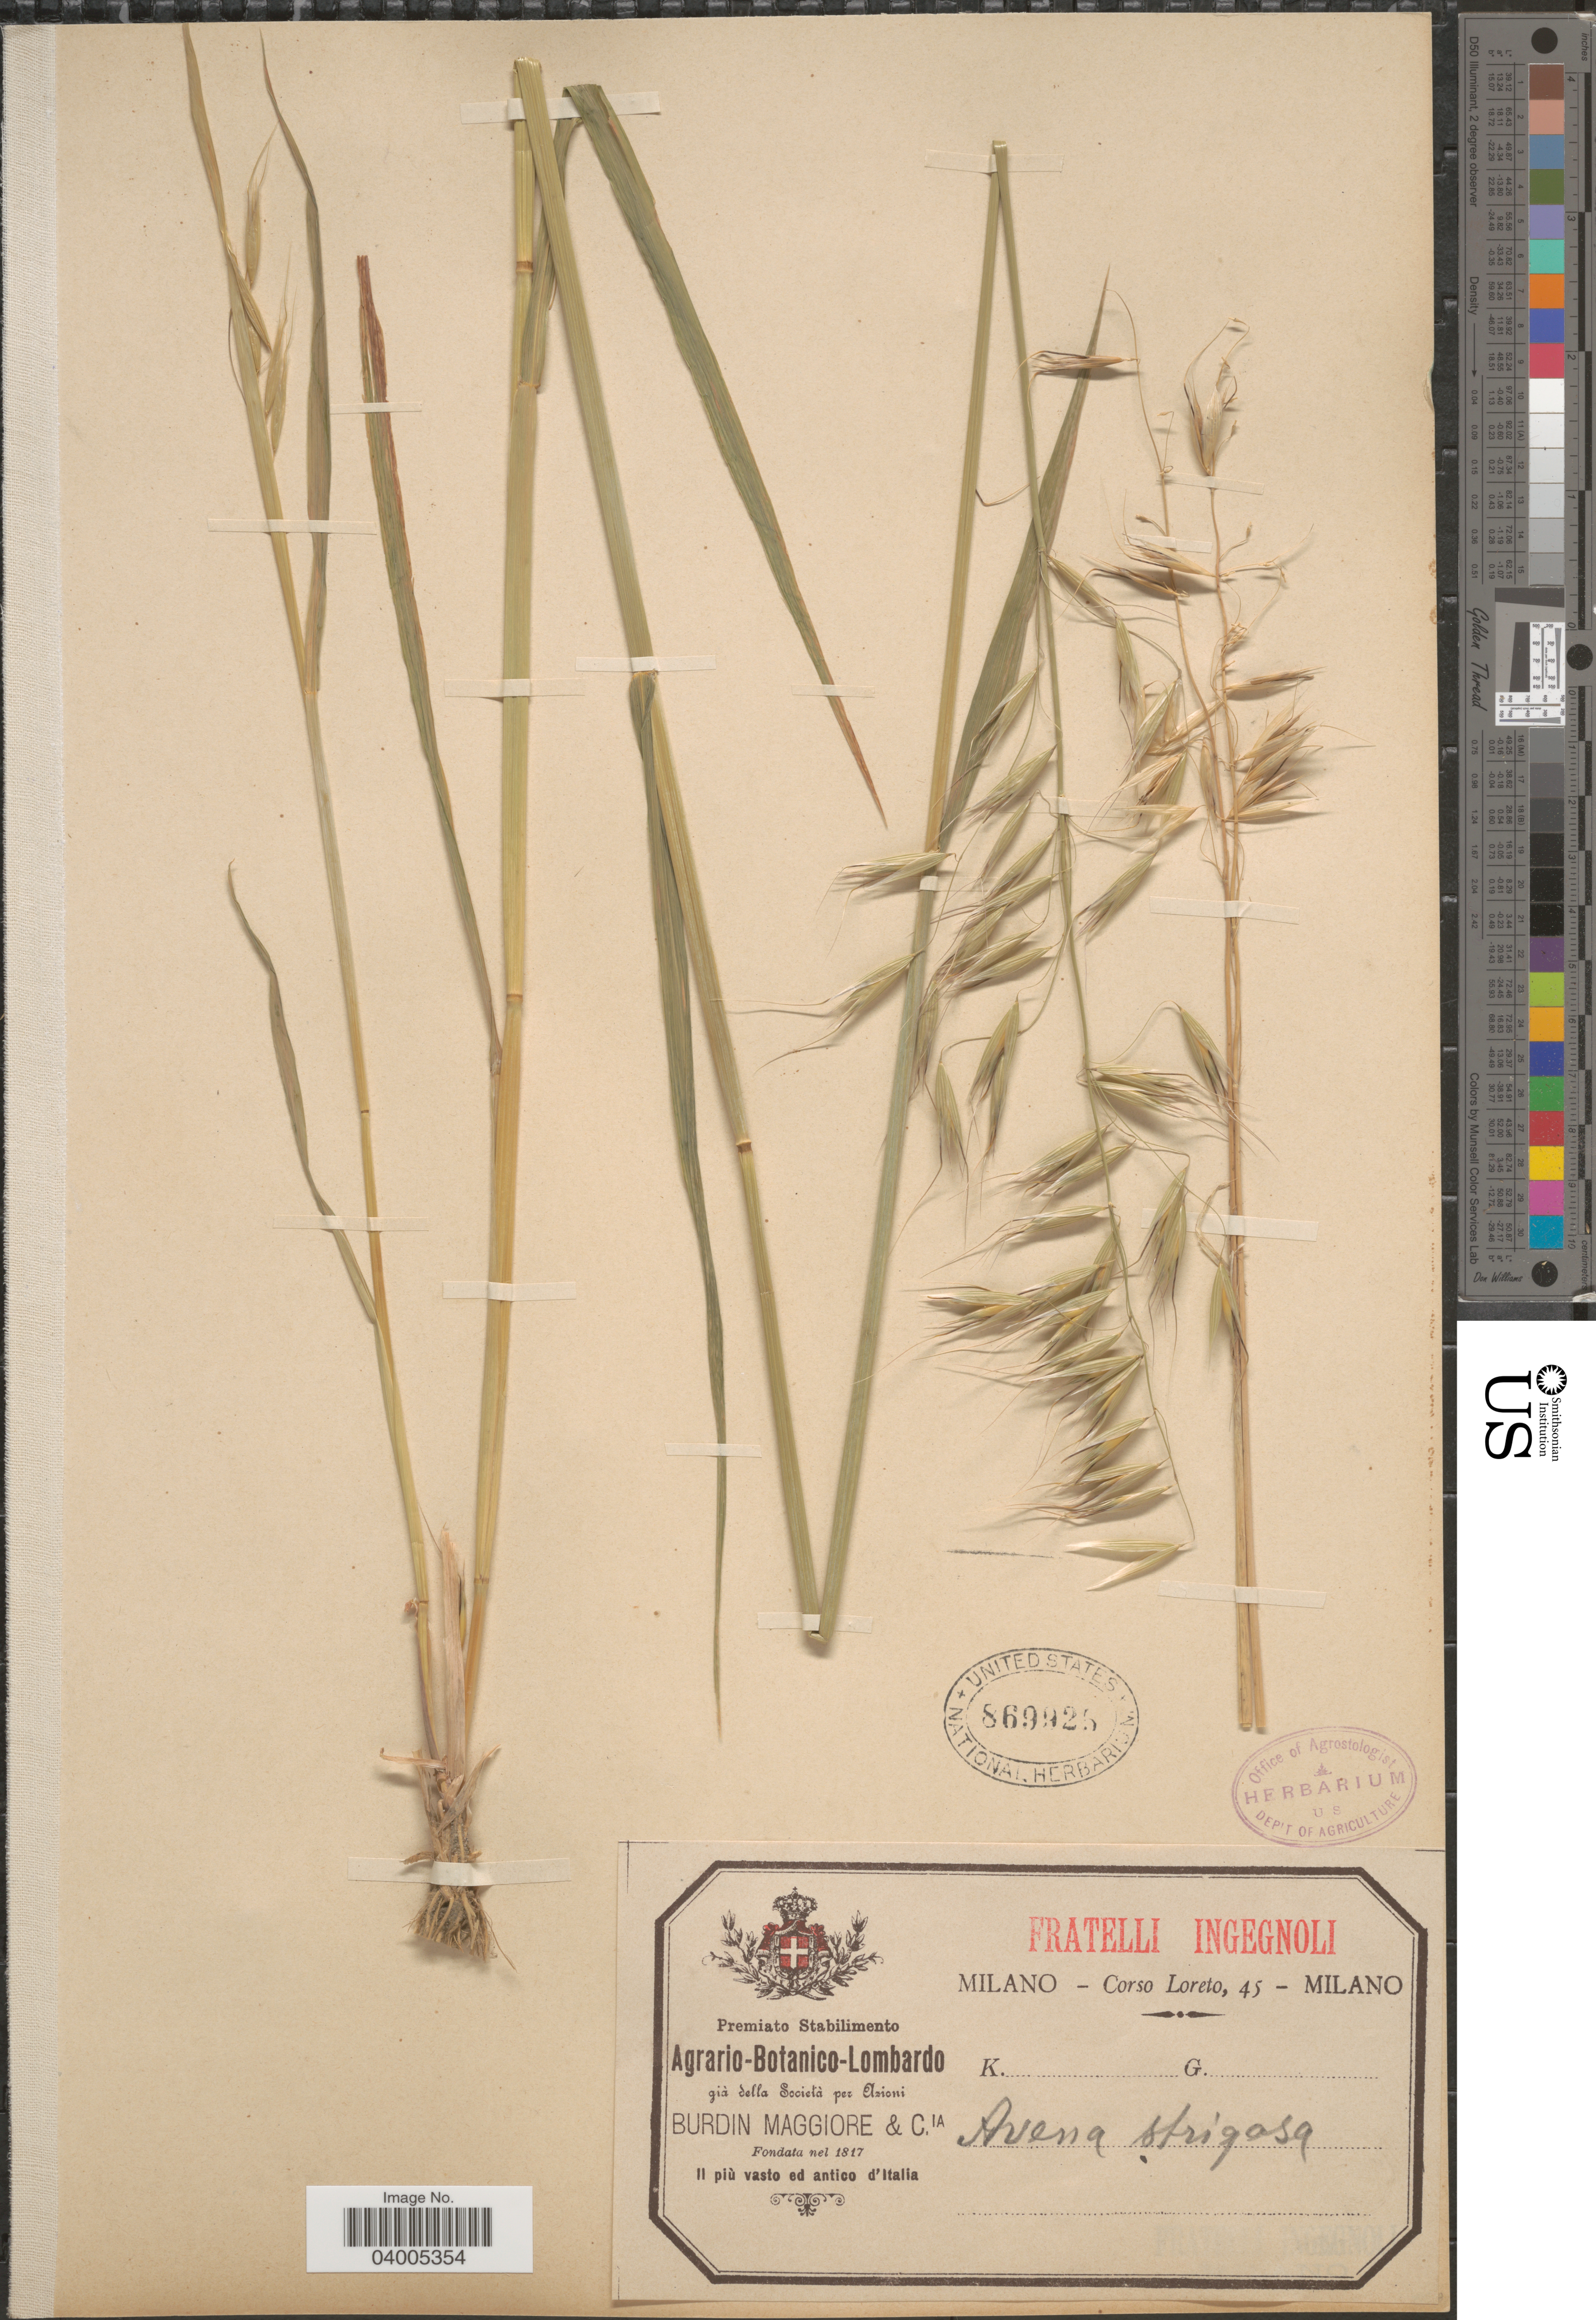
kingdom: Plantae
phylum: Tracheophyta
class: Liliopsida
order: Poales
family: Poaceae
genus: Avena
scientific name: Avena strigosa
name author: Schreb.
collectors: Loreto, C.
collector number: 45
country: Italy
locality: Il più vasto ed antico d'Italia. Milano.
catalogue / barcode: US 869925